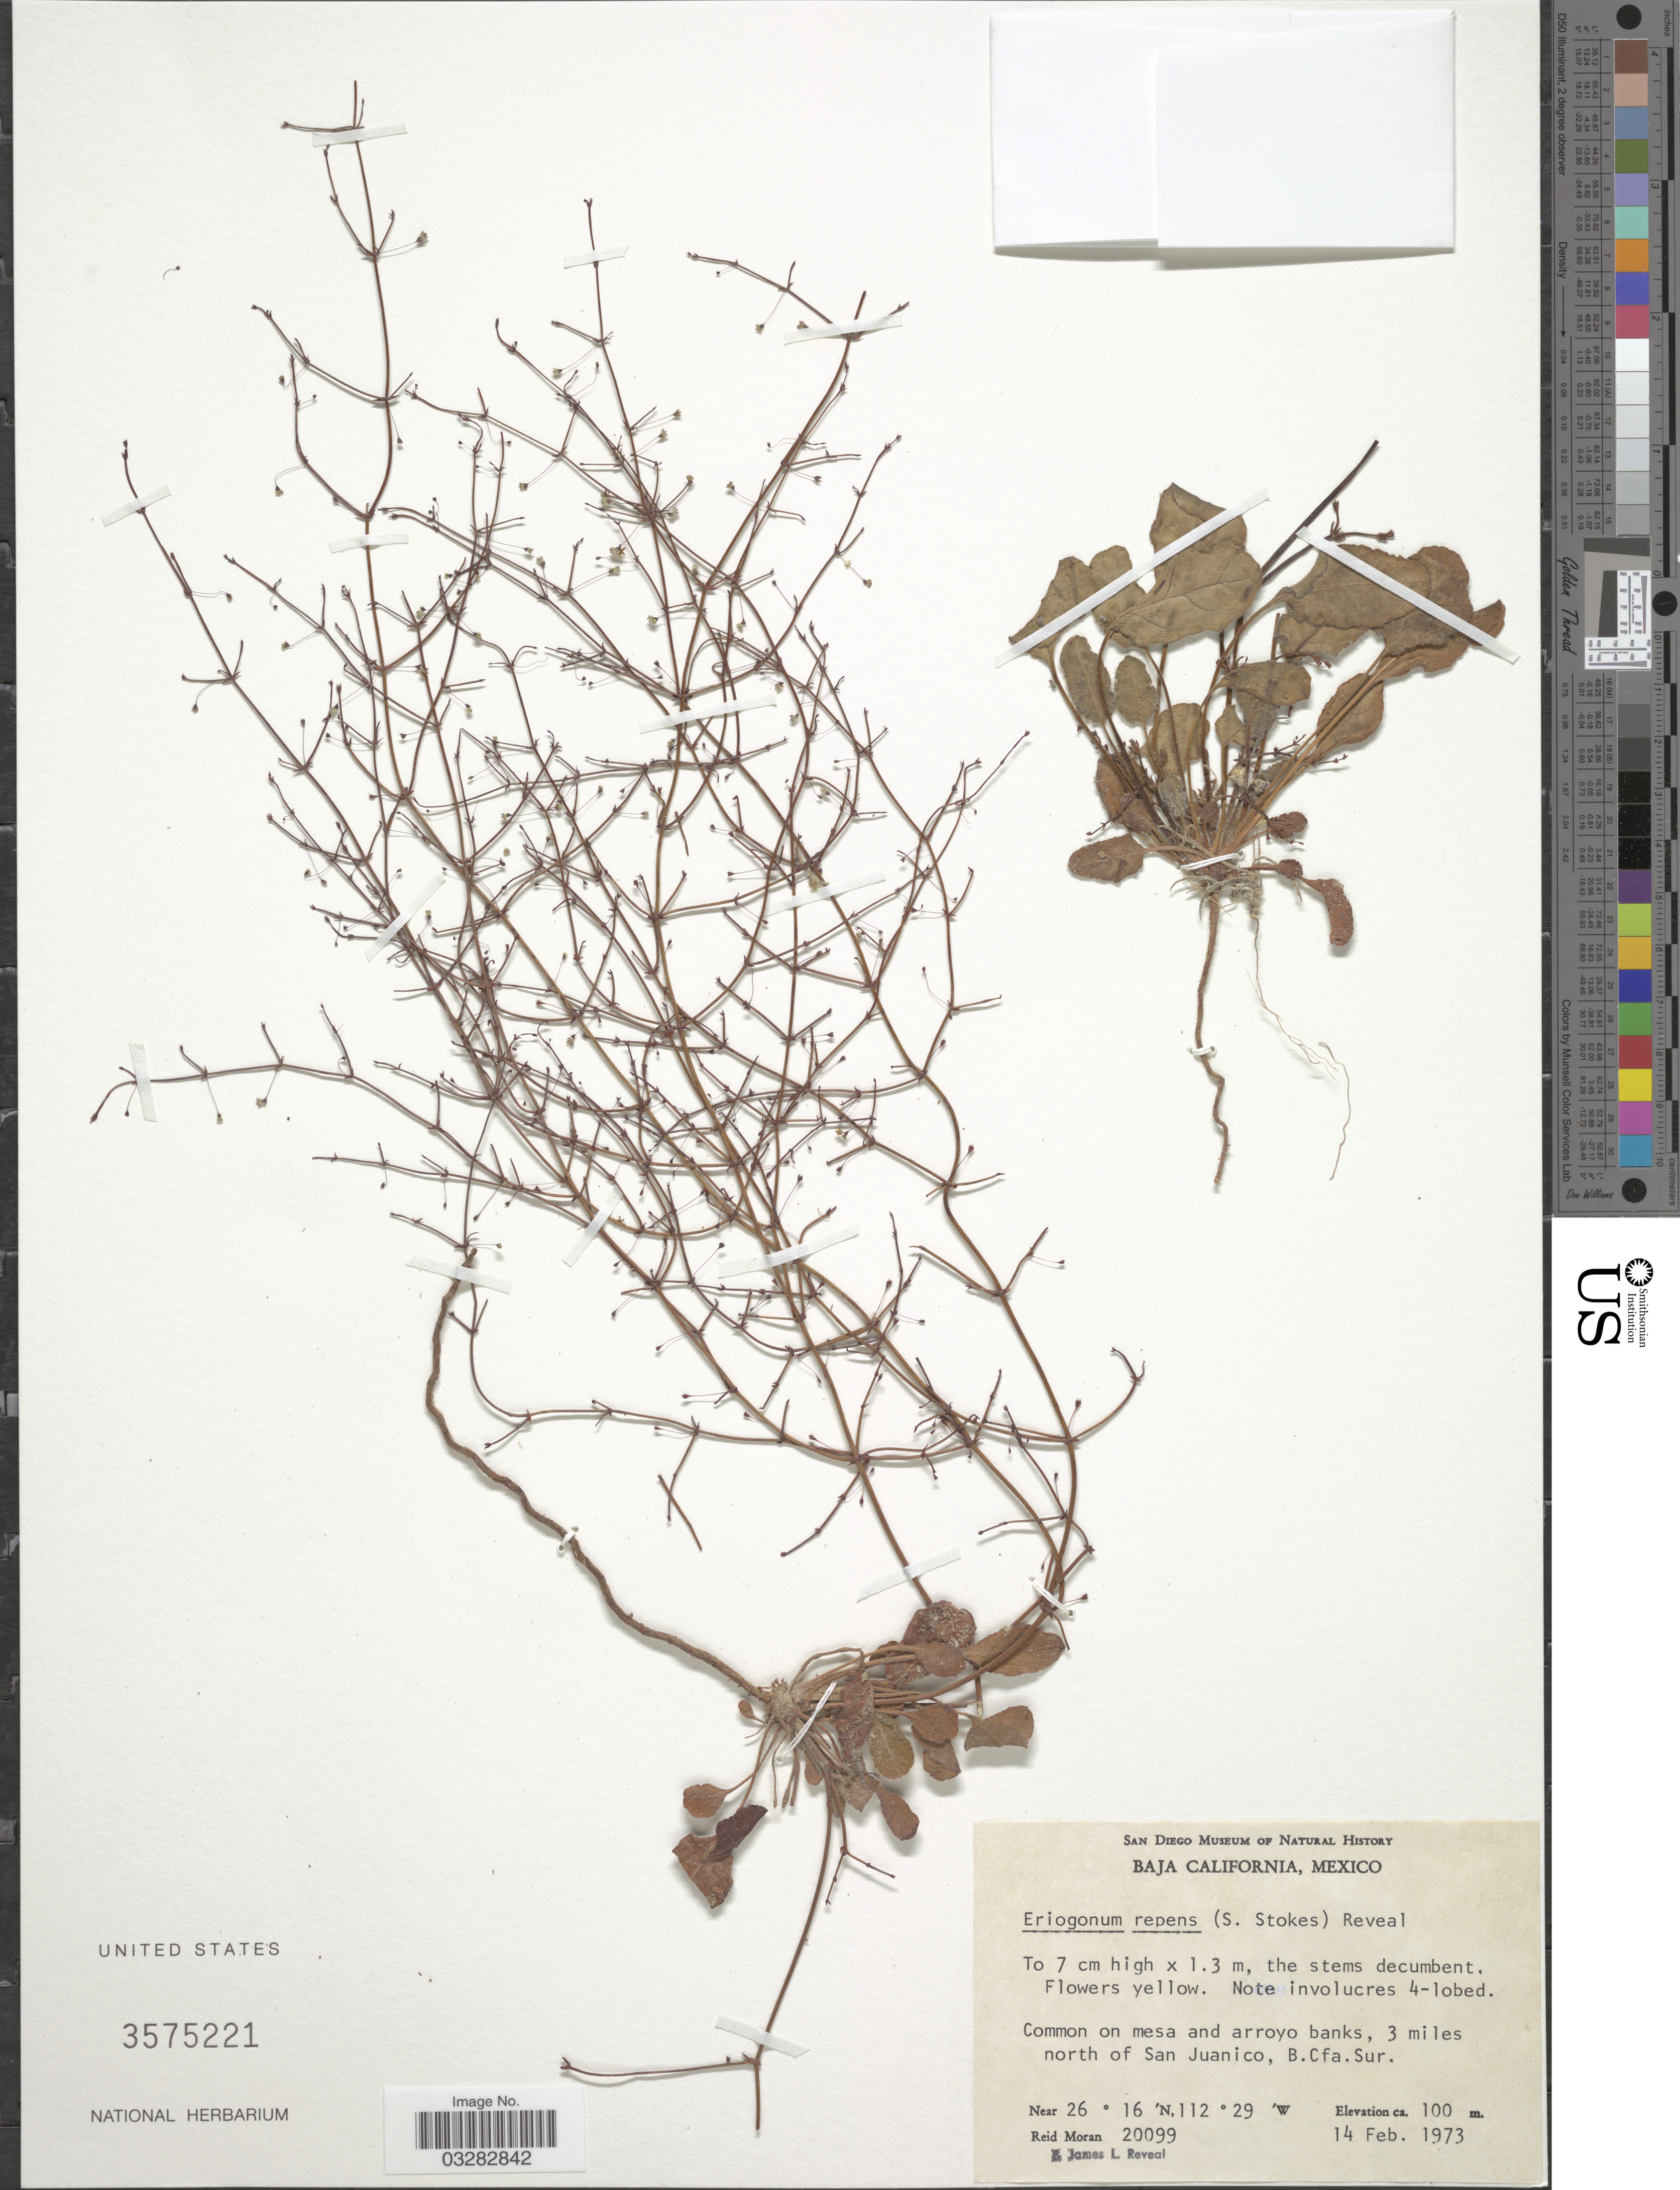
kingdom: Plantae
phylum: Tracheophyta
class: Magnoliopsida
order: Caryophyllales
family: Polygonaceae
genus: Eriogonum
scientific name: Eriogonum repens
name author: (S. Stokes) Reveal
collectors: R. V. Moran & J. L. Reveal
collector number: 20099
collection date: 1973-02-14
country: Mexico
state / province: Baja California Sur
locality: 3 miles north of San Juanico.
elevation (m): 100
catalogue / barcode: US 3575221